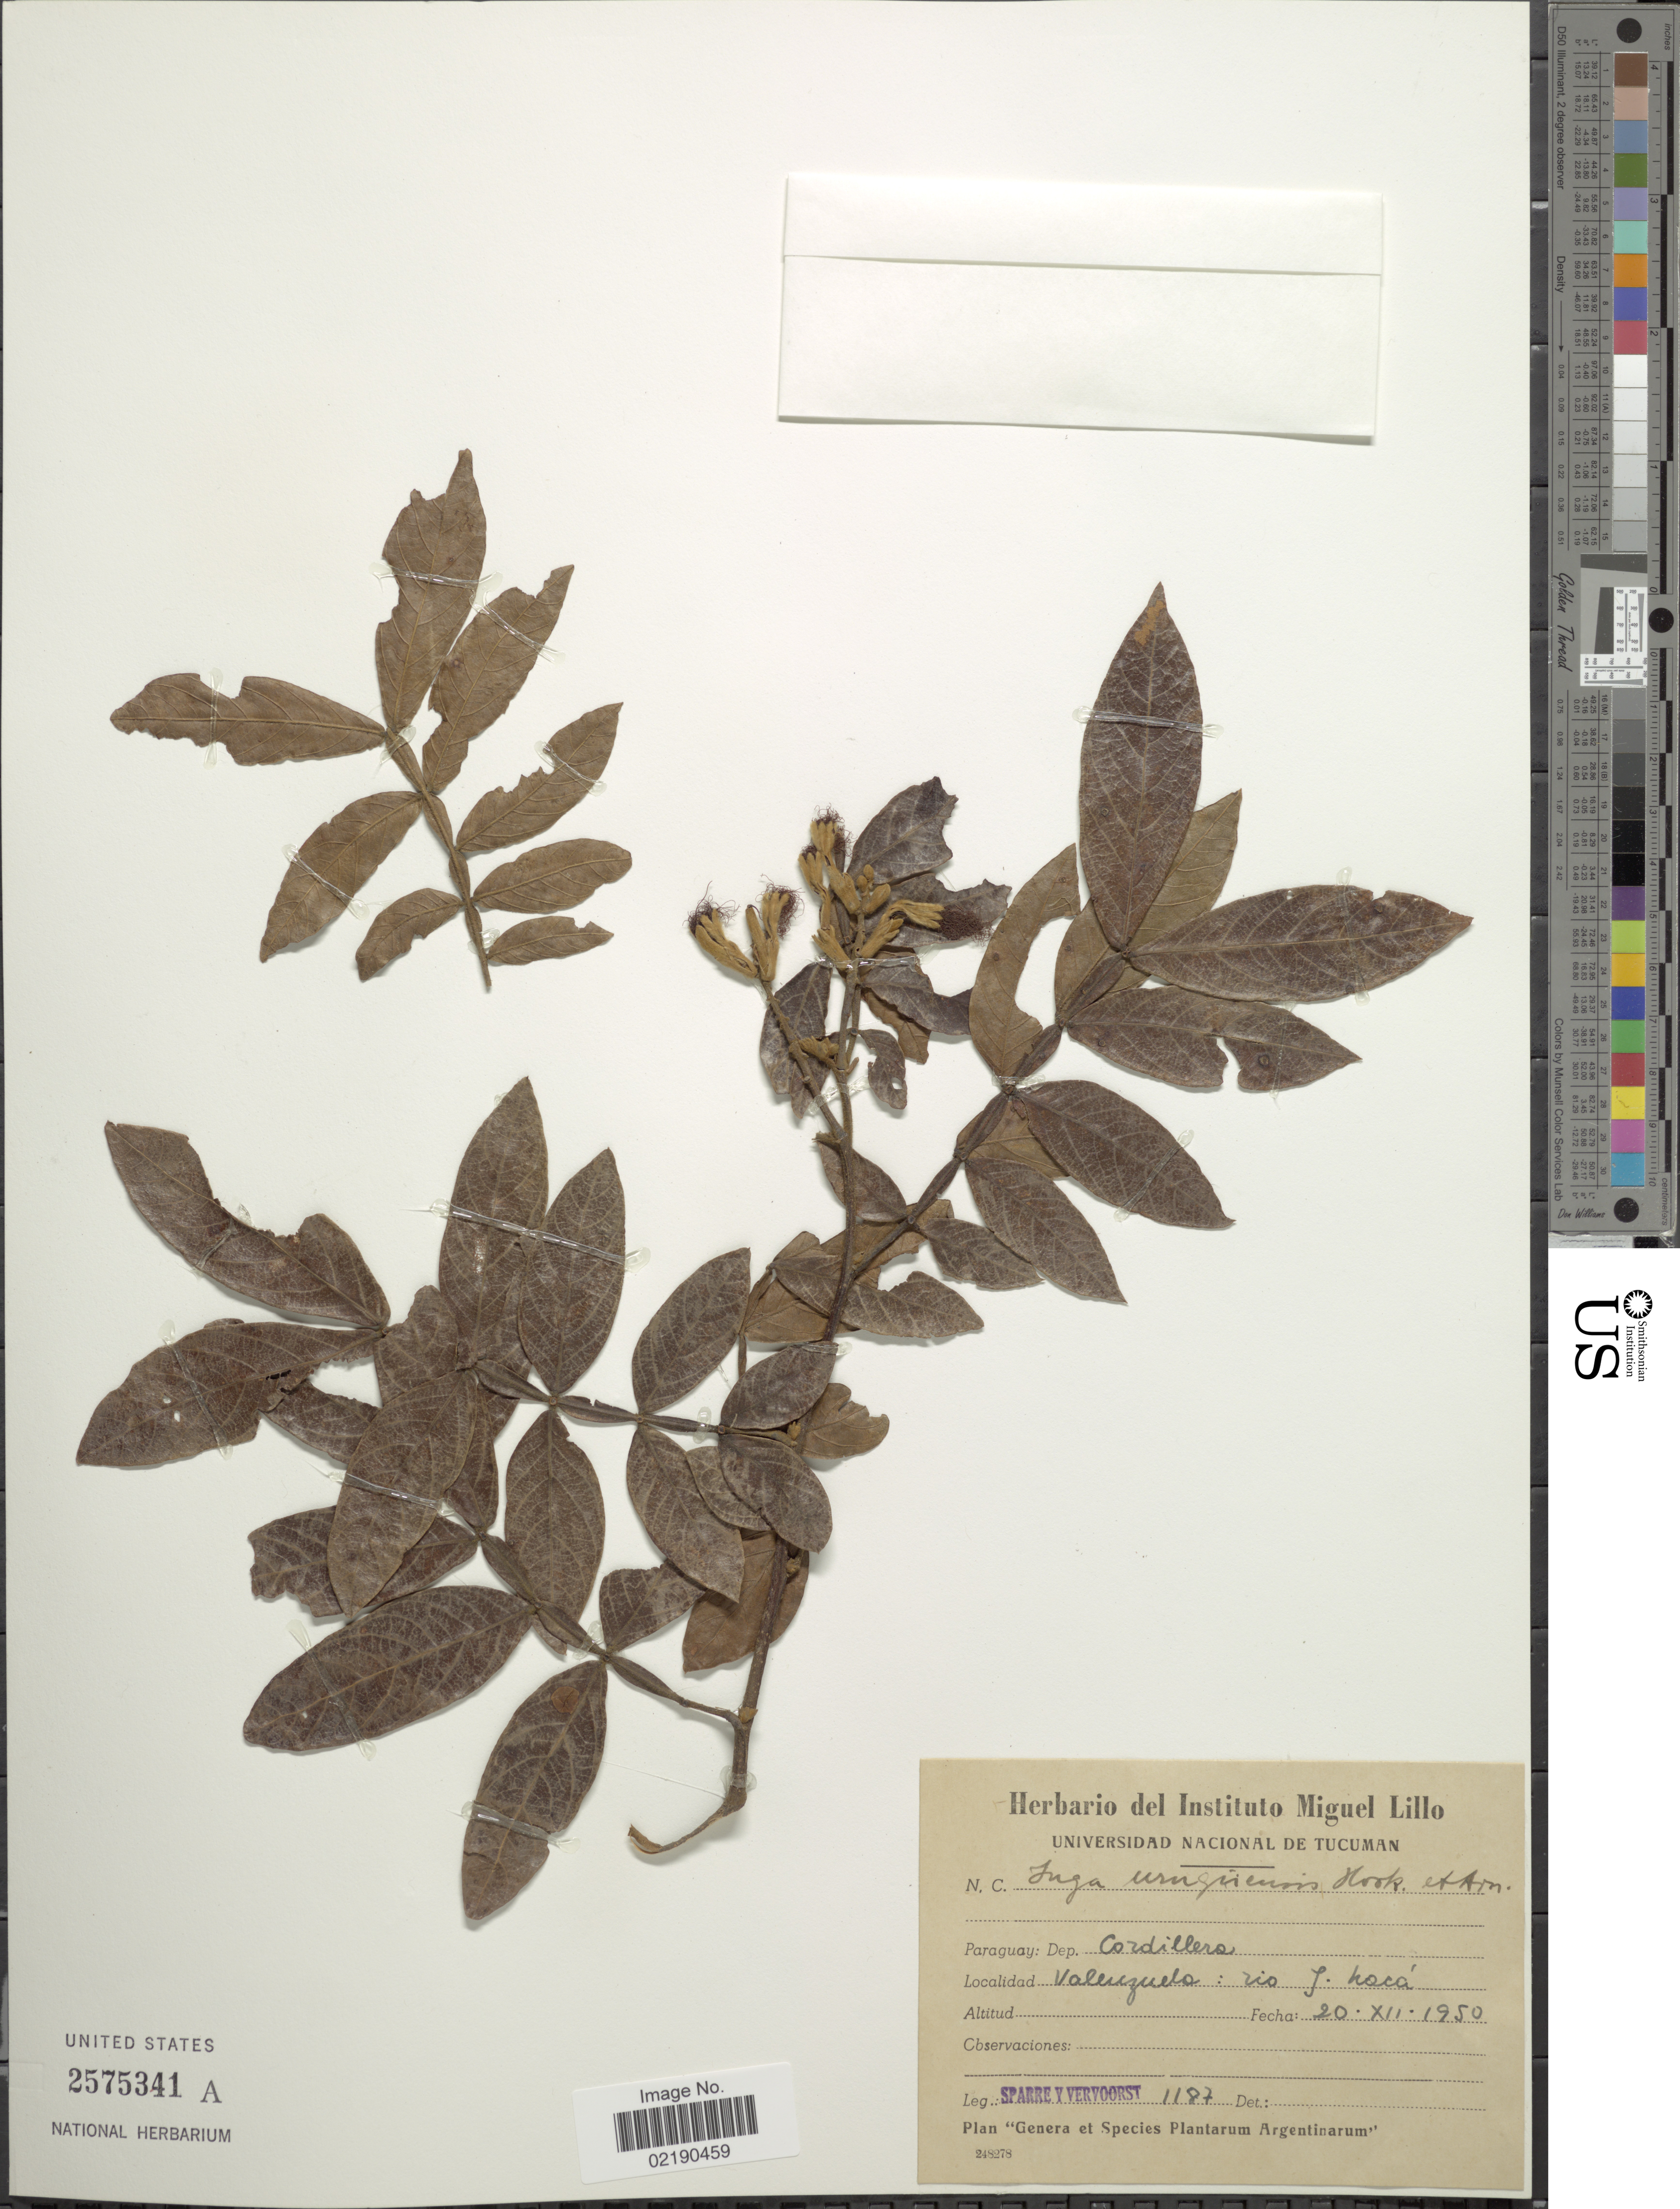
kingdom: Plantae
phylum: Tracheophyta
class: Magnoliopsida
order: Fabales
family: Fabaceae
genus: Inga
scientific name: Inga vera subsp. affinis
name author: (DC.) T.D. Penn.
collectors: S. Vervoorst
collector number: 1187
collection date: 1950-12-20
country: Paraguay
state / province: Cordillera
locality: Dep. Cordillera. Valenzuela: rio J. koca [interpreted]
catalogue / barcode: US 2575341A